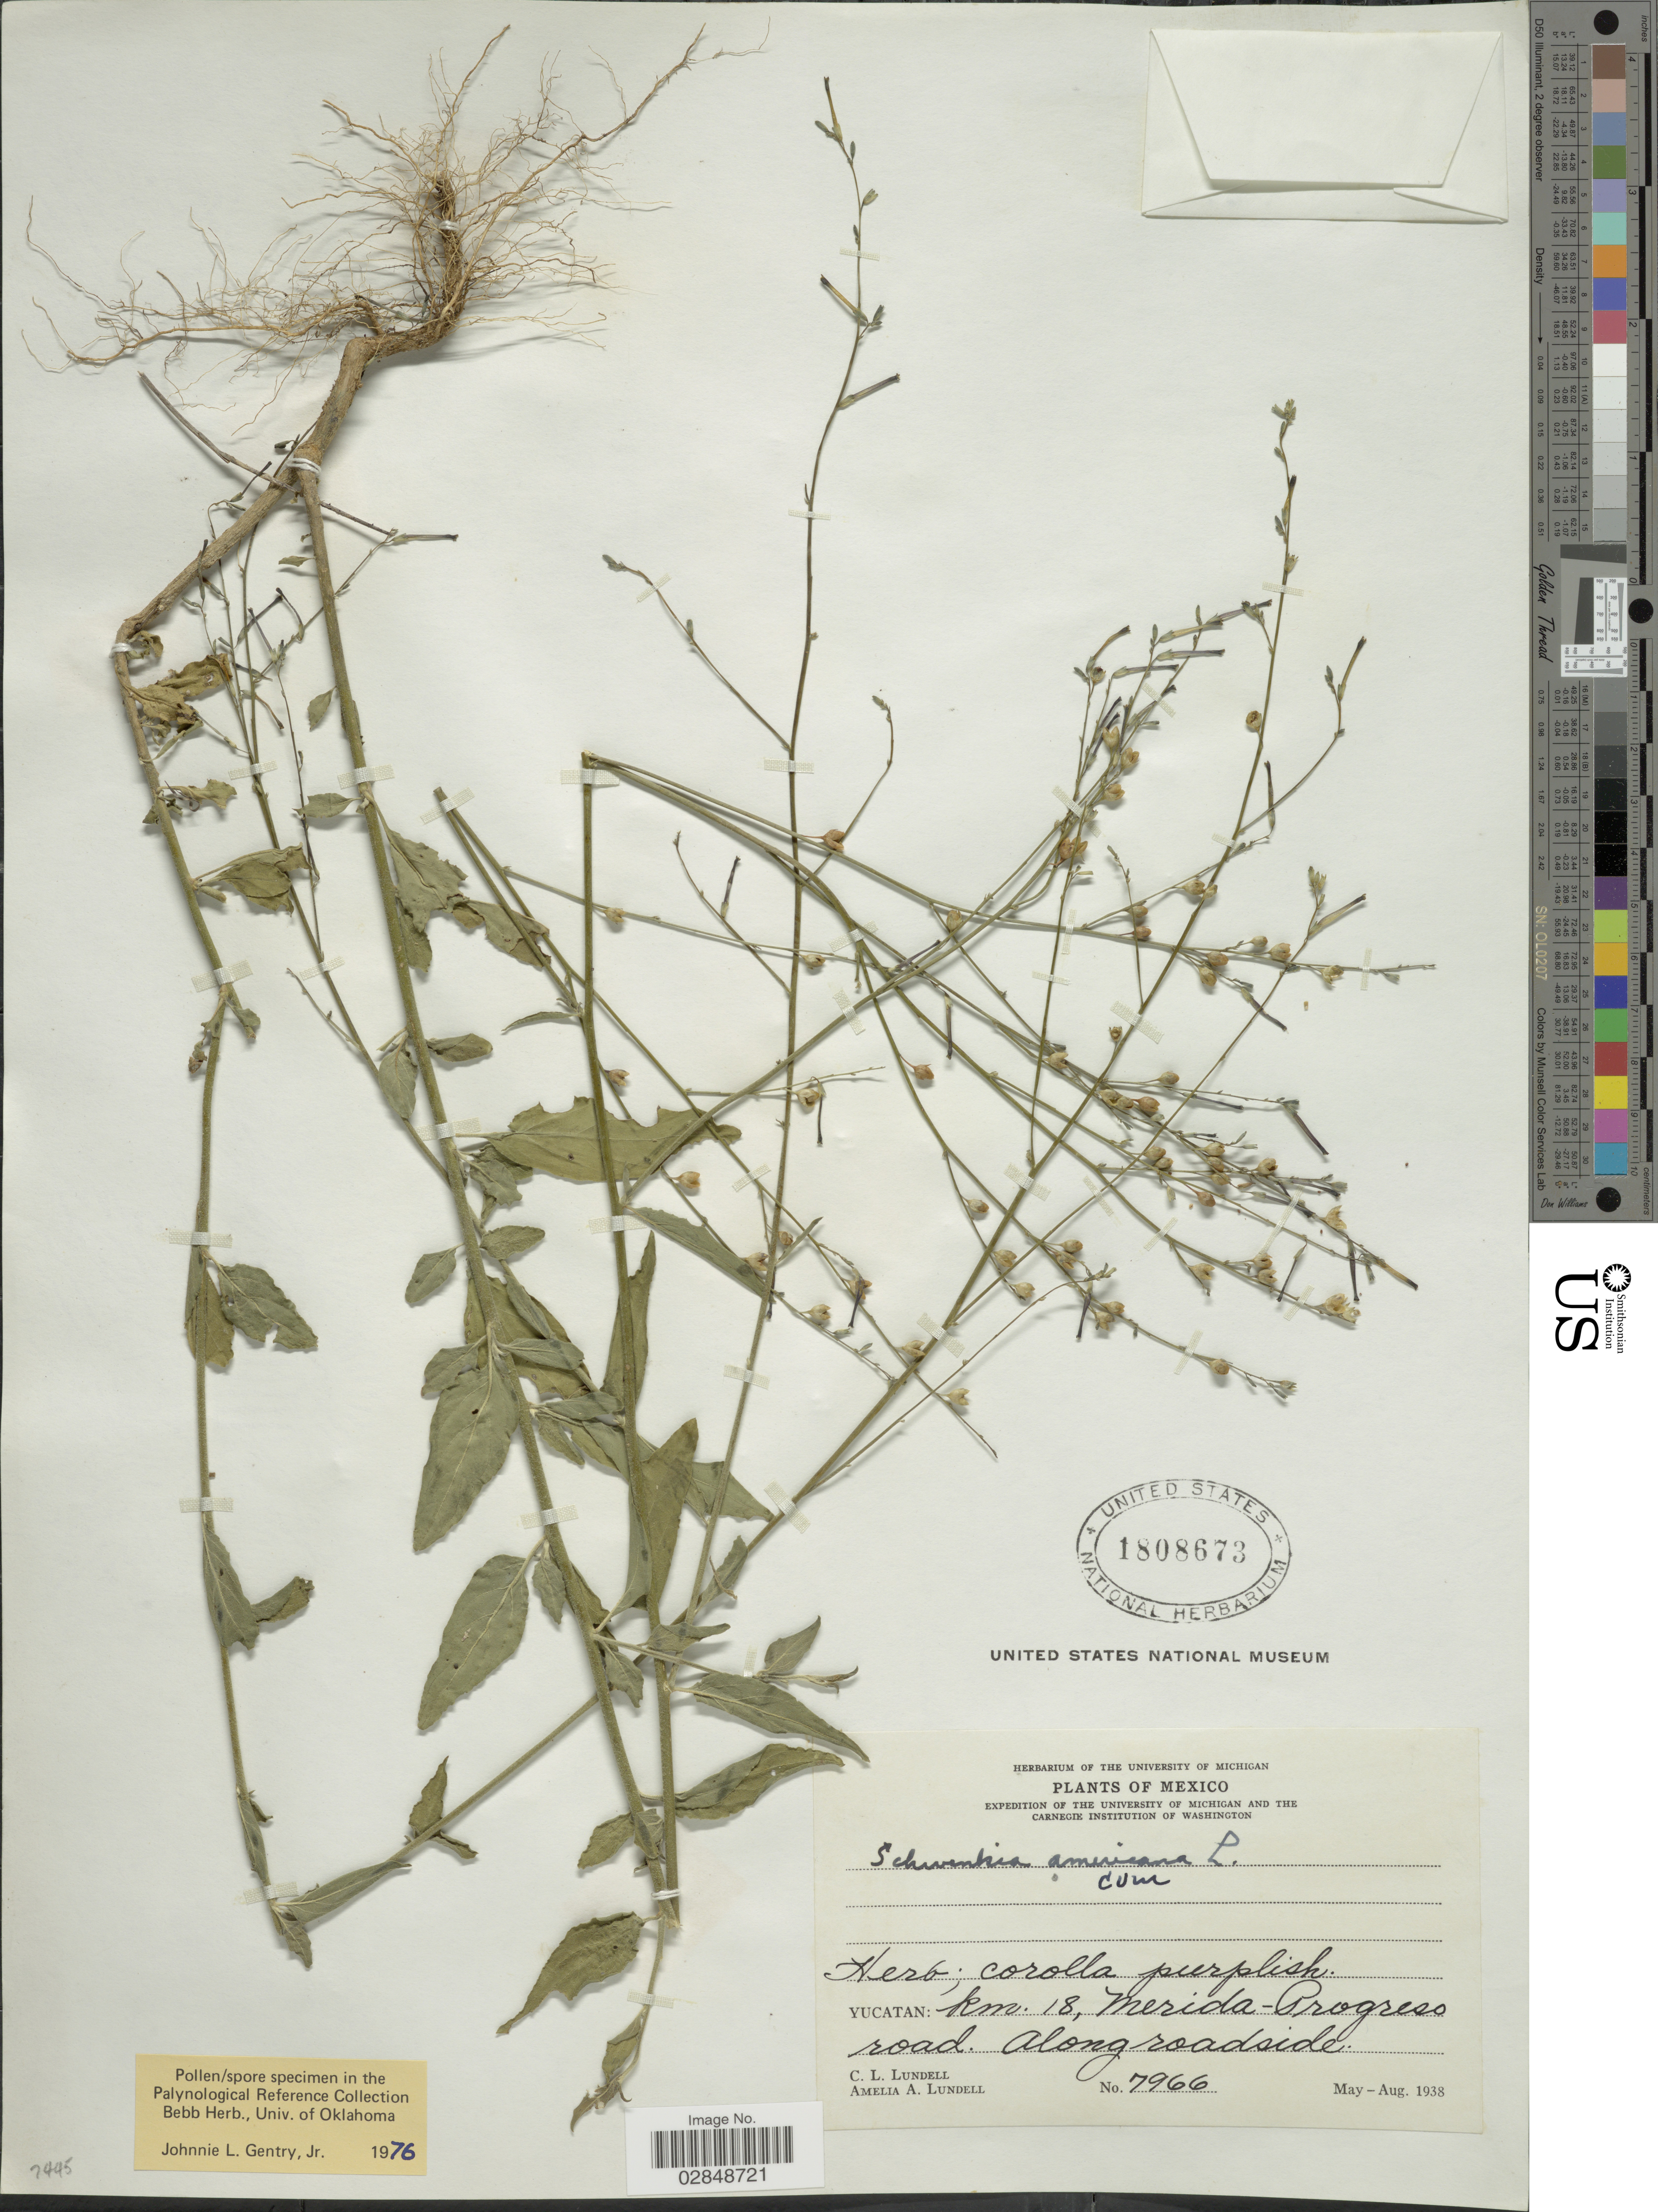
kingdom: Plantae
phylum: Tracheophyta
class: Magnoliopsida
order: Solanales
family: Solanaceae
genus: Schwenckia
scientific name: Schwenckia americana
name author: L.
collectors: C. L. Lundell & A. A. Lundell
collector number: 7966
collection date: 1938-05/1938-08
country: Mexico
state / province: Yucatán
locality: Km. 18, Merida-Progress road.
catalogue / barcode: US 1808673